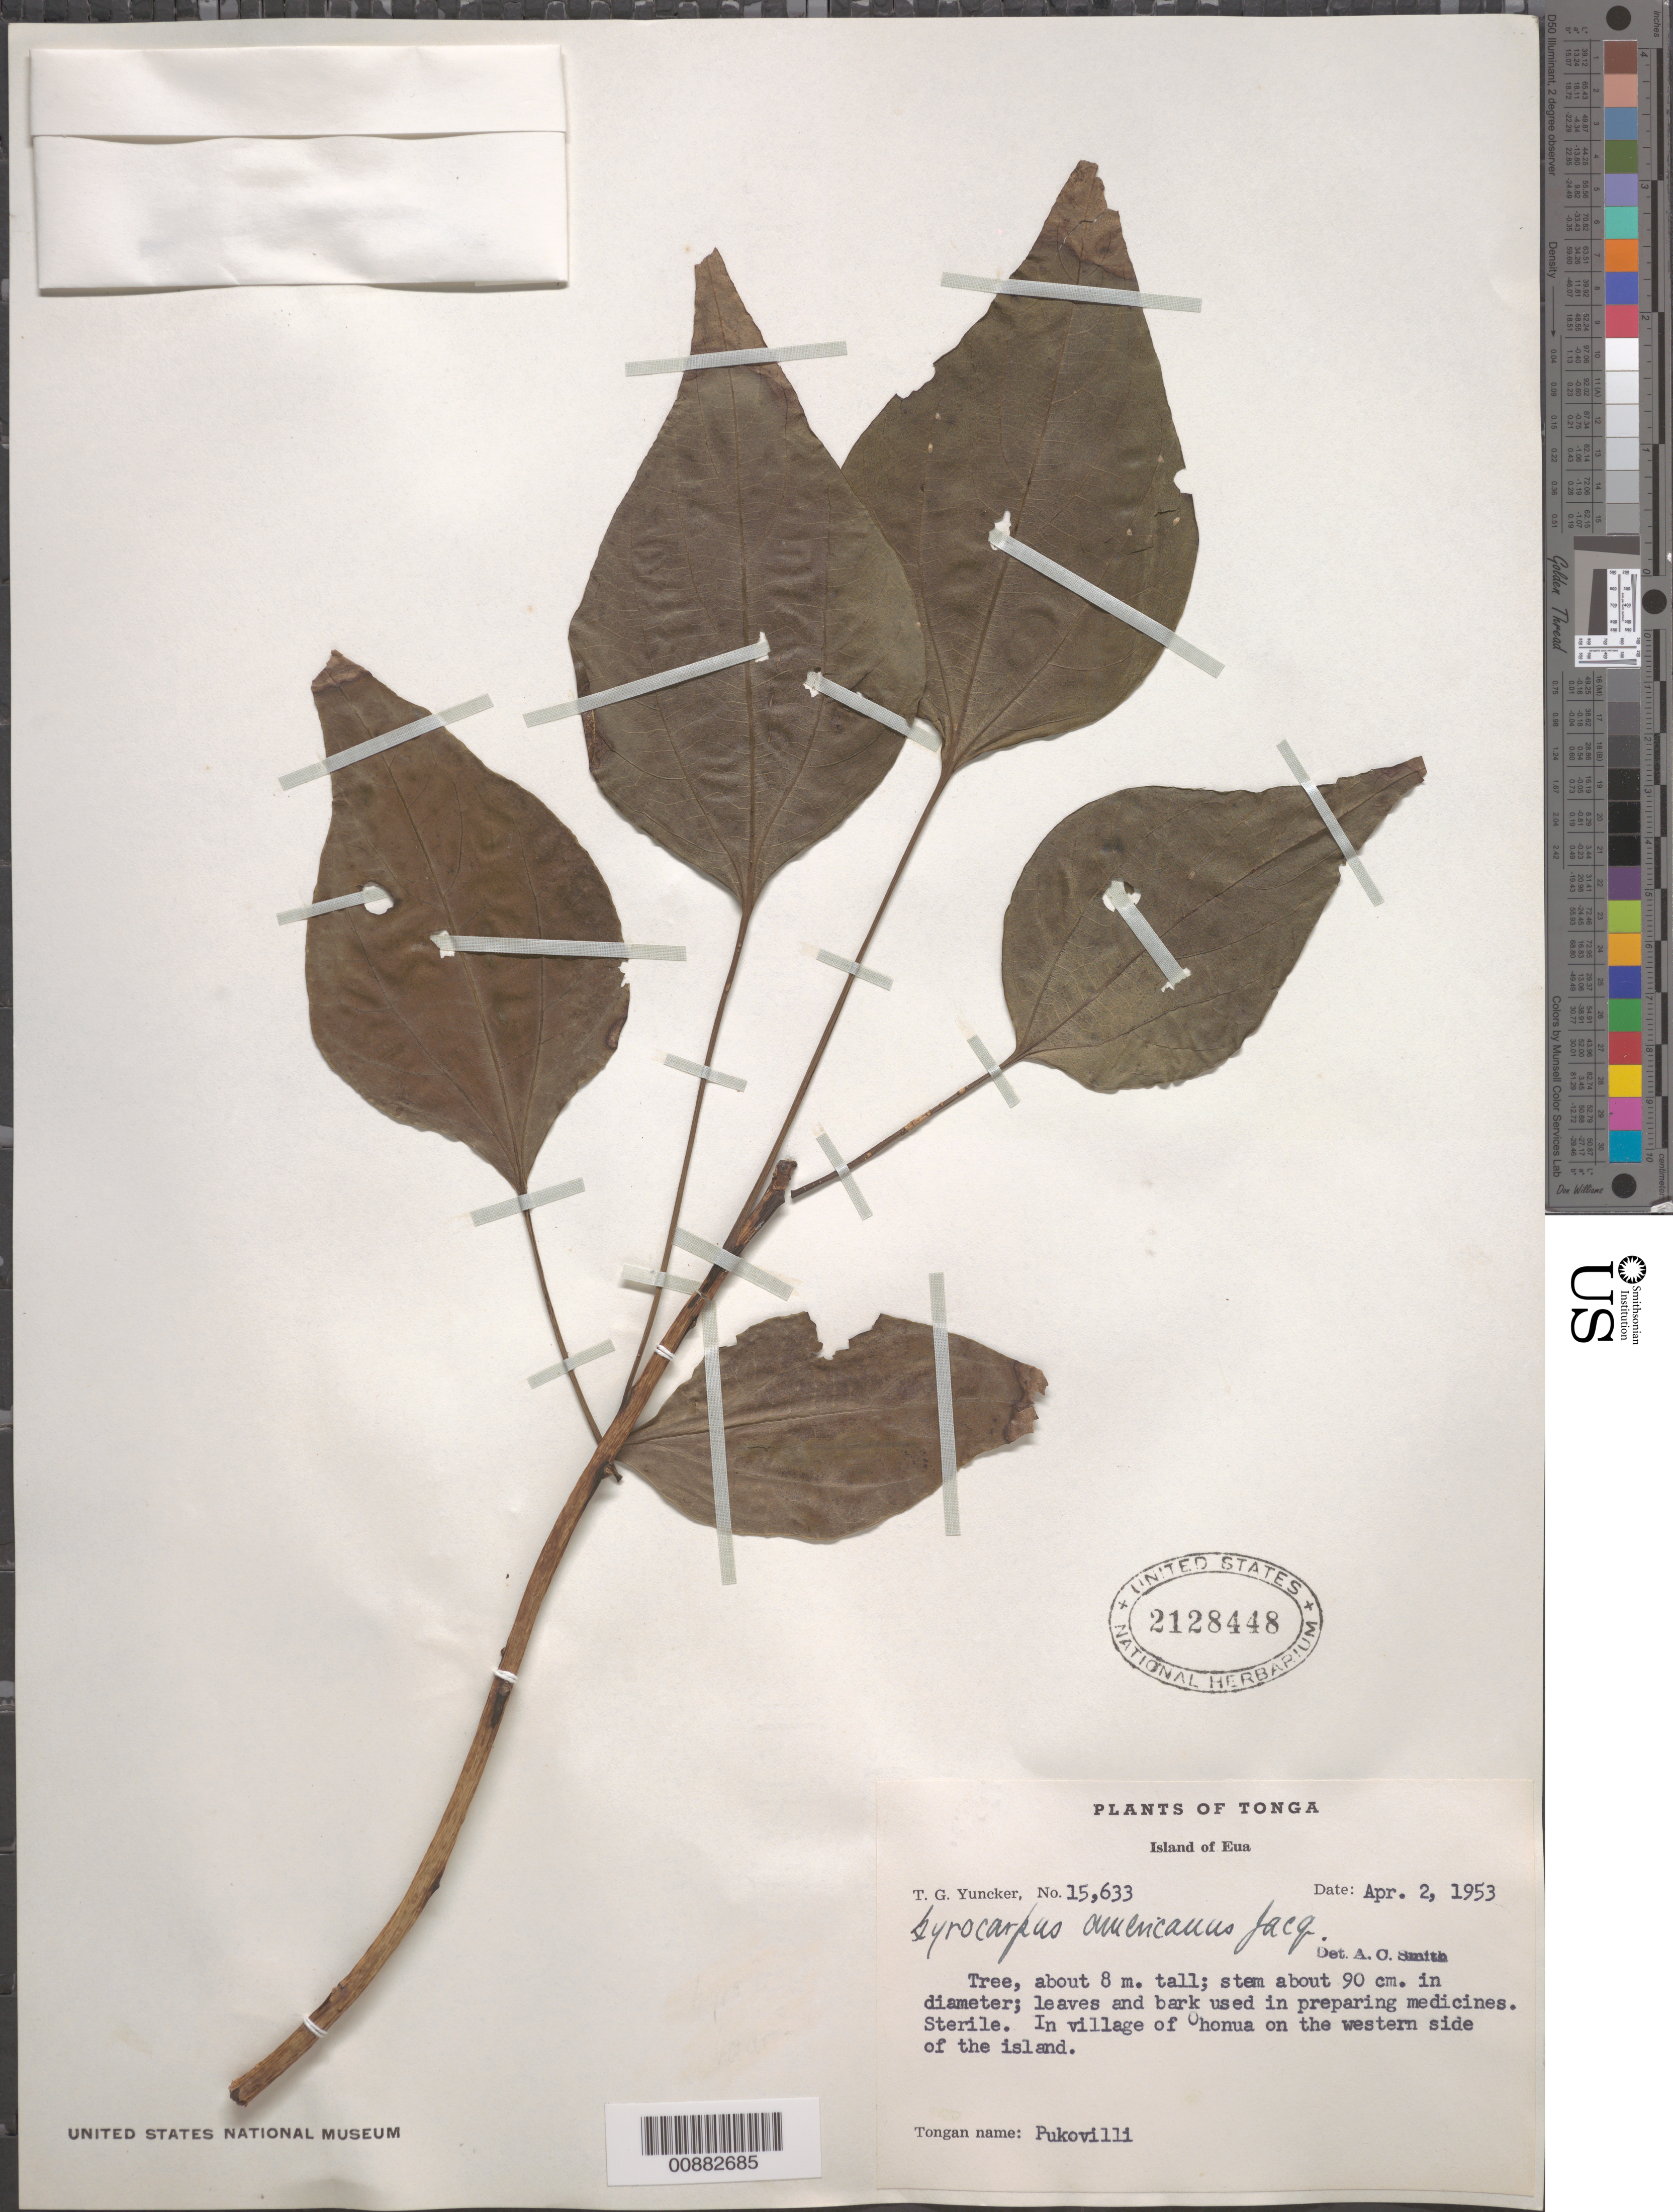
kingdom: Plantae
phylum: Tracheophyta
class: Magnoliopsida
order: Laurales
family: Hernandiaceae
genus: Gyrocarpus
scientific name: Gyrocarpus americanus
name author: Jacq.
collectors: T. G. Yuncker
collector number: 15633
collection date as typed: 02 Apr 1953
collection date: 1953-04-02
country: Tonga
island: Eua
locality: Village of Ohonua on W side of island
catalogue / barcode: US 2128448